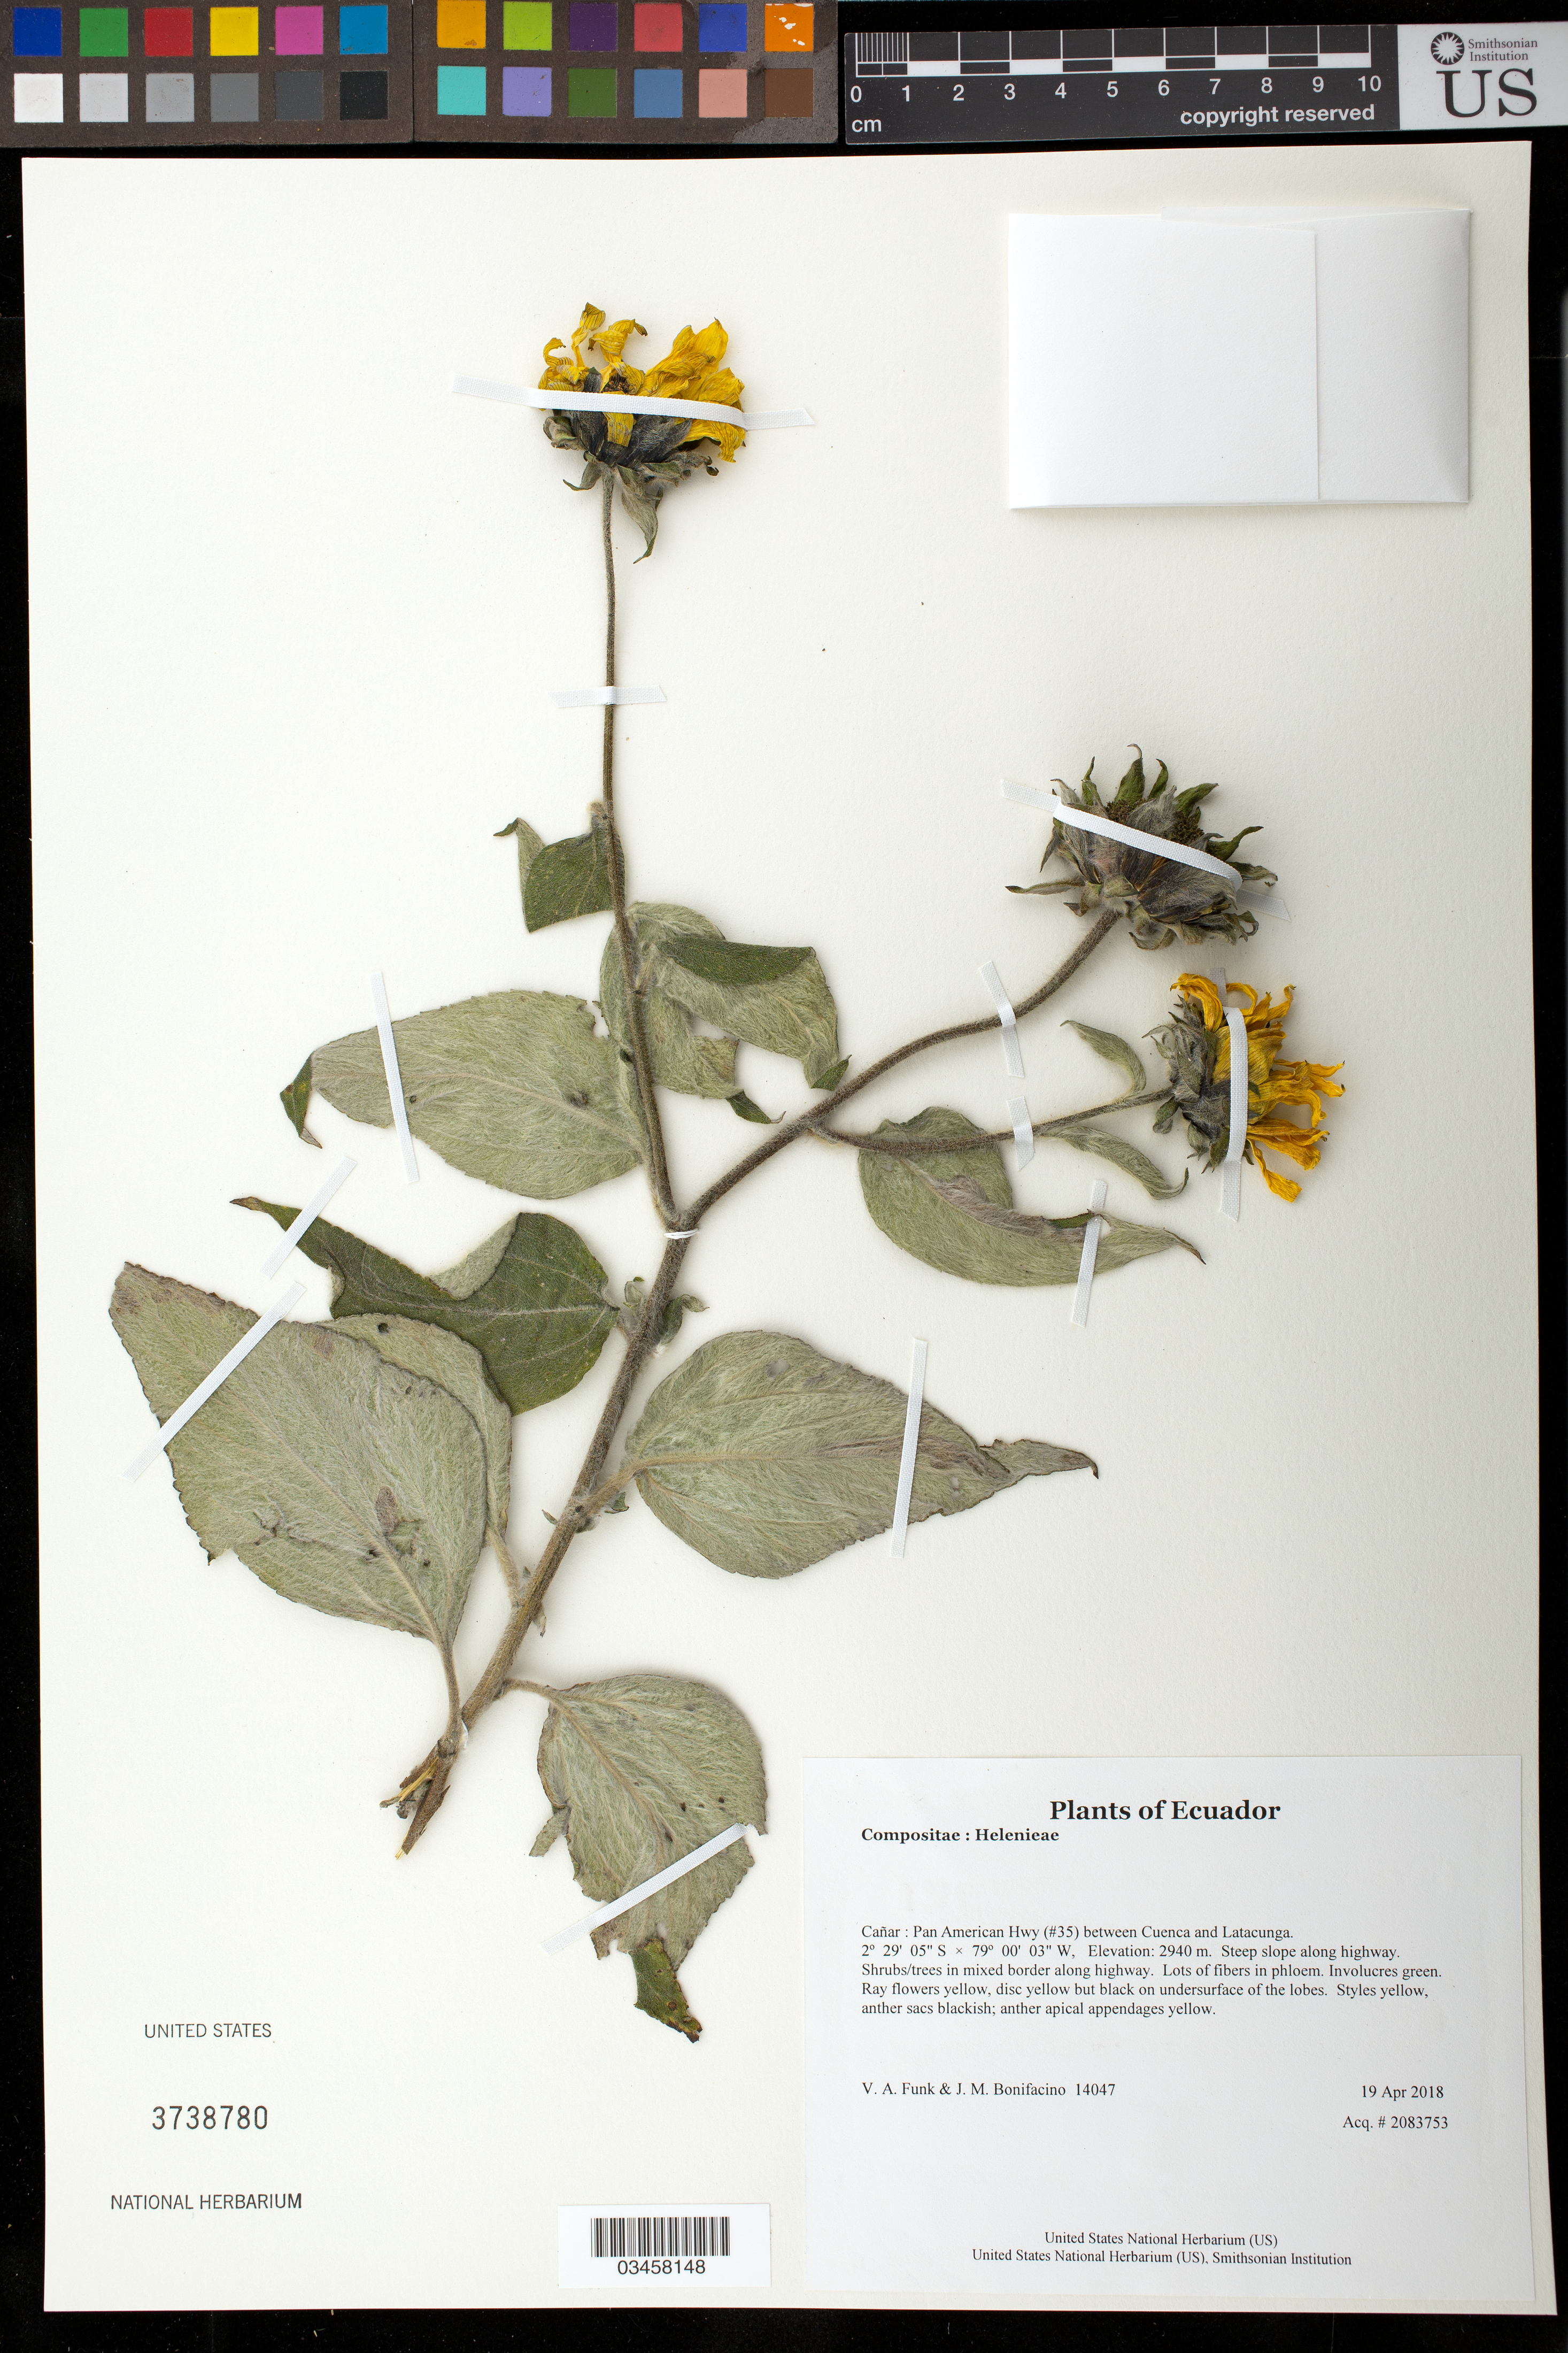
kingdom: Plantae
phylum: Tracheophyta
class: Magnoliopsida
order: Asterales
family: Asteraceae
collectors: V. Funk & M. Bonifacino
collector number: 14047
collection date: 2018-04-19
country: Ecuador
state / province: Cañar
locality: Pan American Hwy (#35) between Cuenca and Latacunga.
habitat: Steep slope along highway. Shrubs/trees in mixed border along highway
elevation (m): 2940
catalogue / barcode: US 3738780